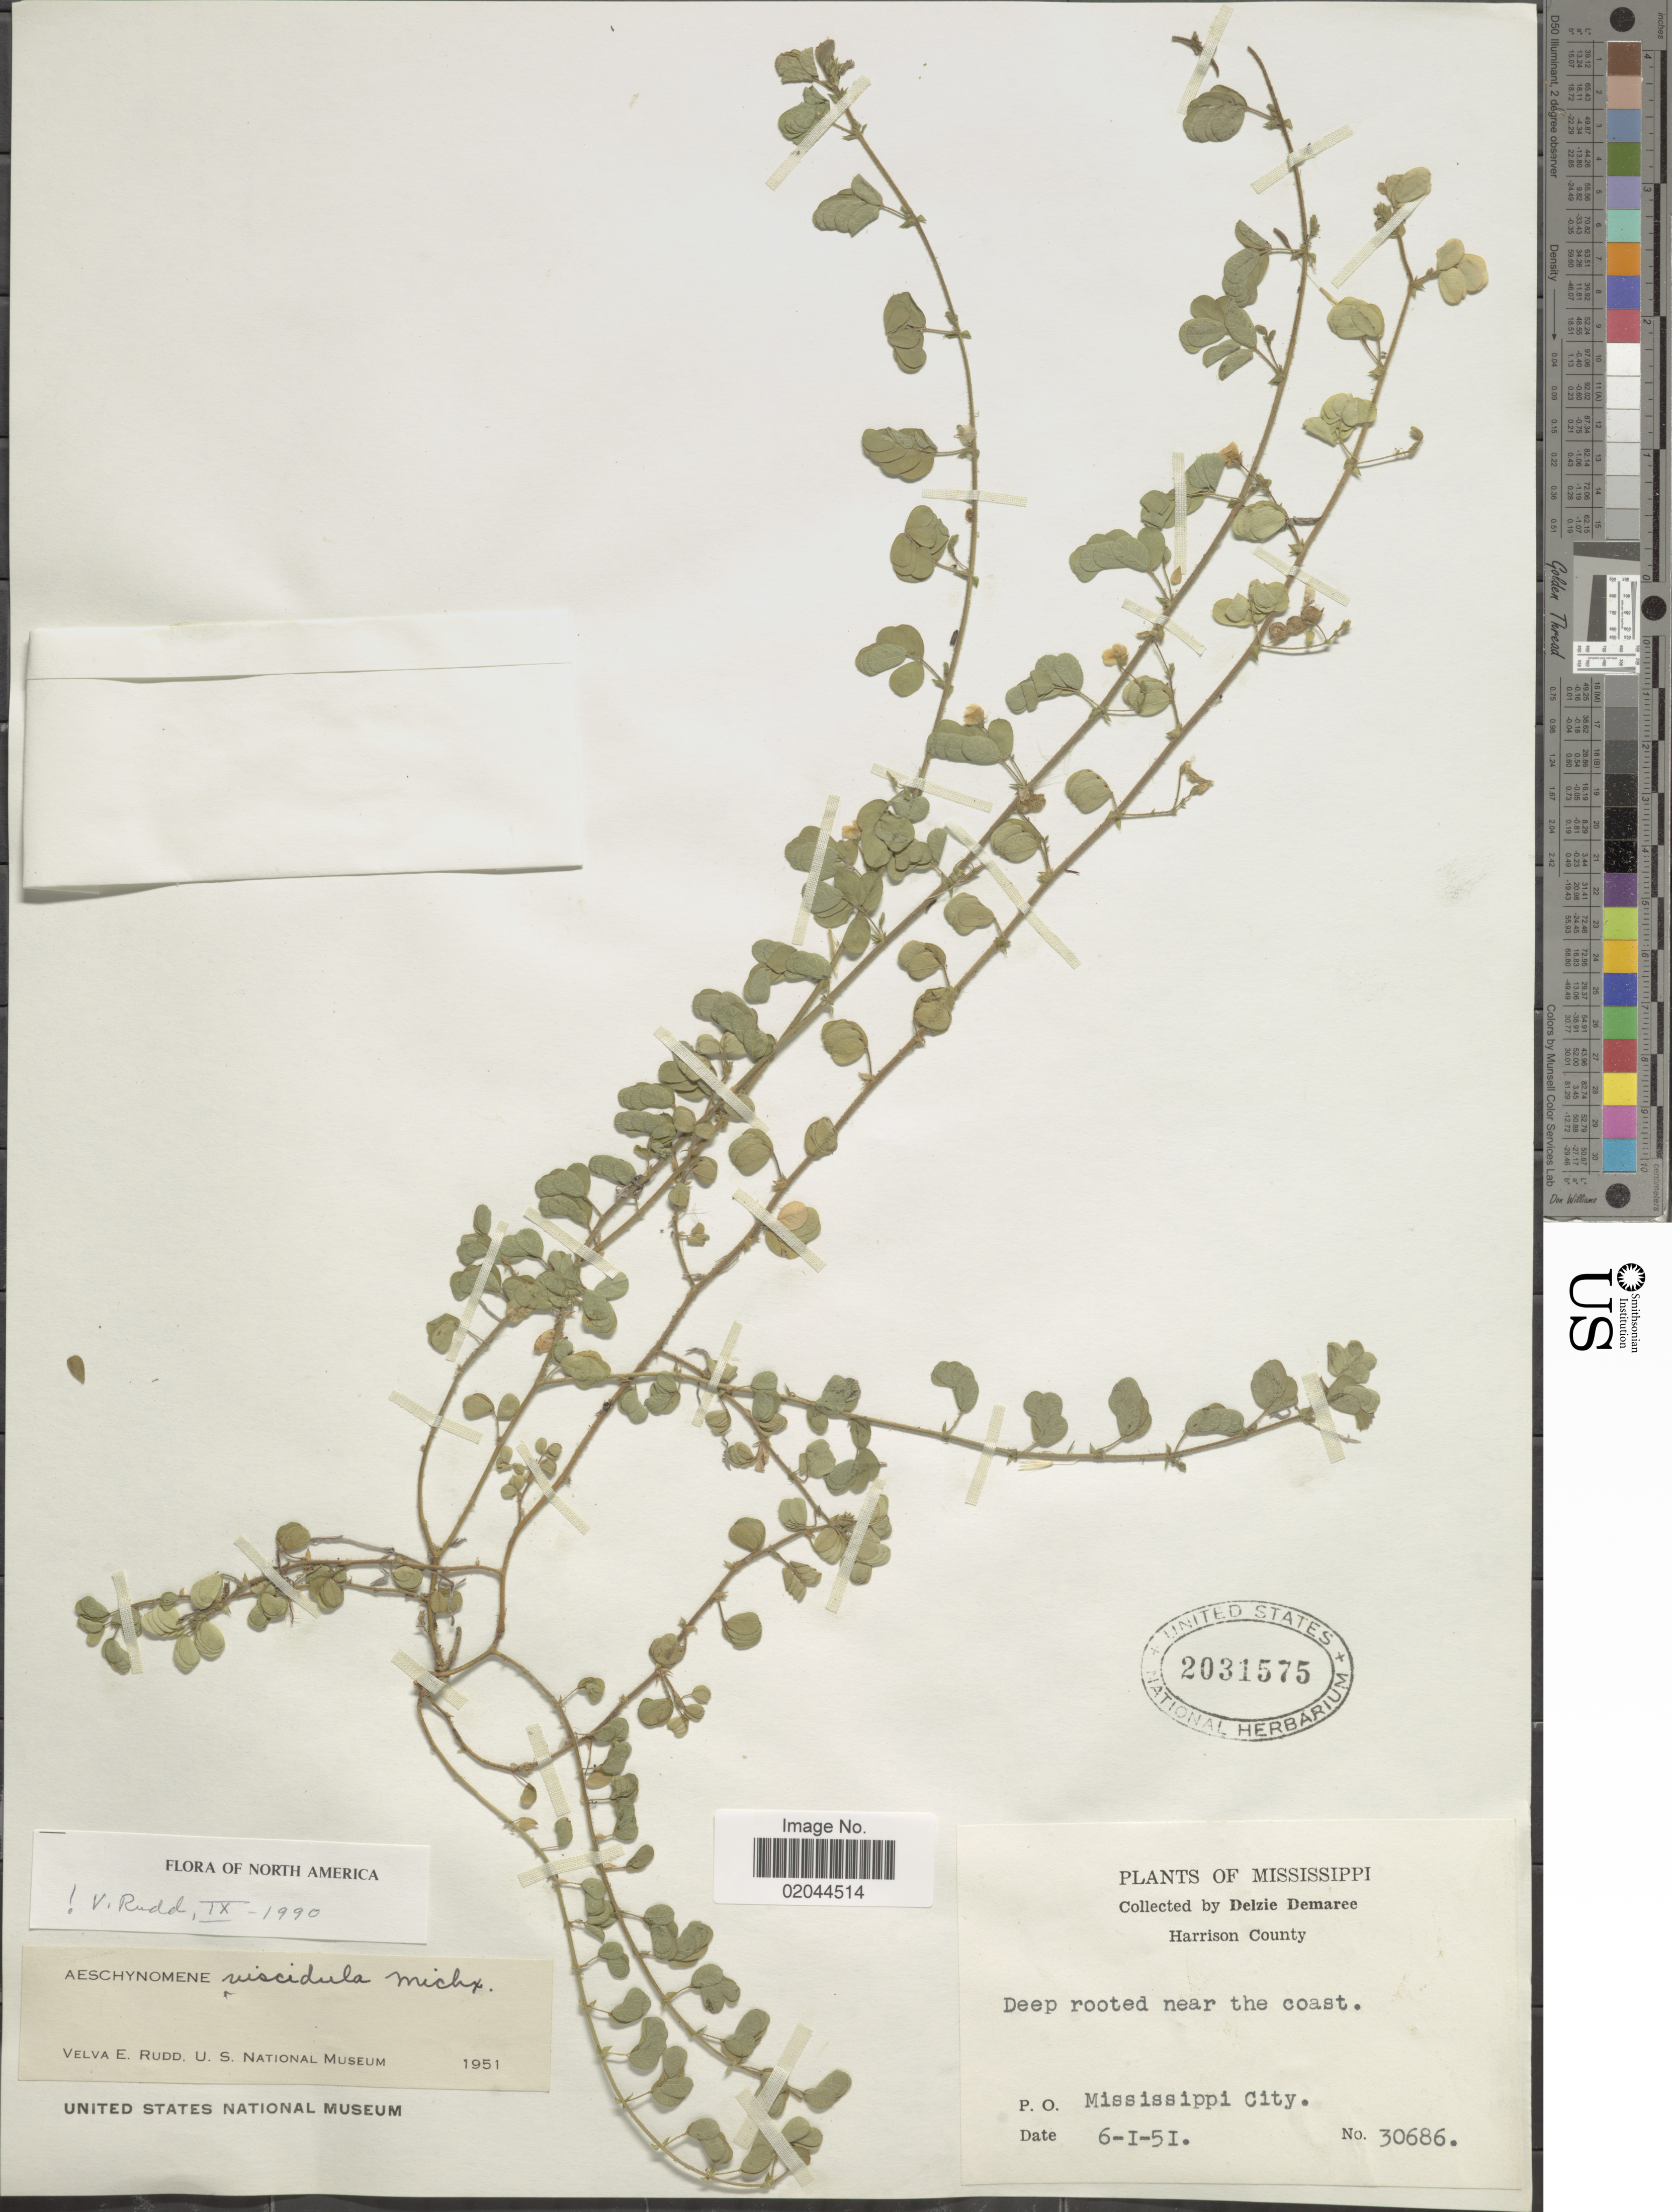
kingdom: Plantae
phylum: Tracheophyta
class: Magnoliopsida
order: Fabales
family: Fabaceae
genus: Aeschynomene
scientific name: Aeschynomene viscidula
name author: Michx.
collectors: D. Demaree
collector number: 30686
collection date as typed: Transcribed d/m/y: 1/6/51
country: United States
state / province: Mississippi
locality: Harrison County, deep rooted near the coast, Mississippi City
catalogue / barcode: US 2031575